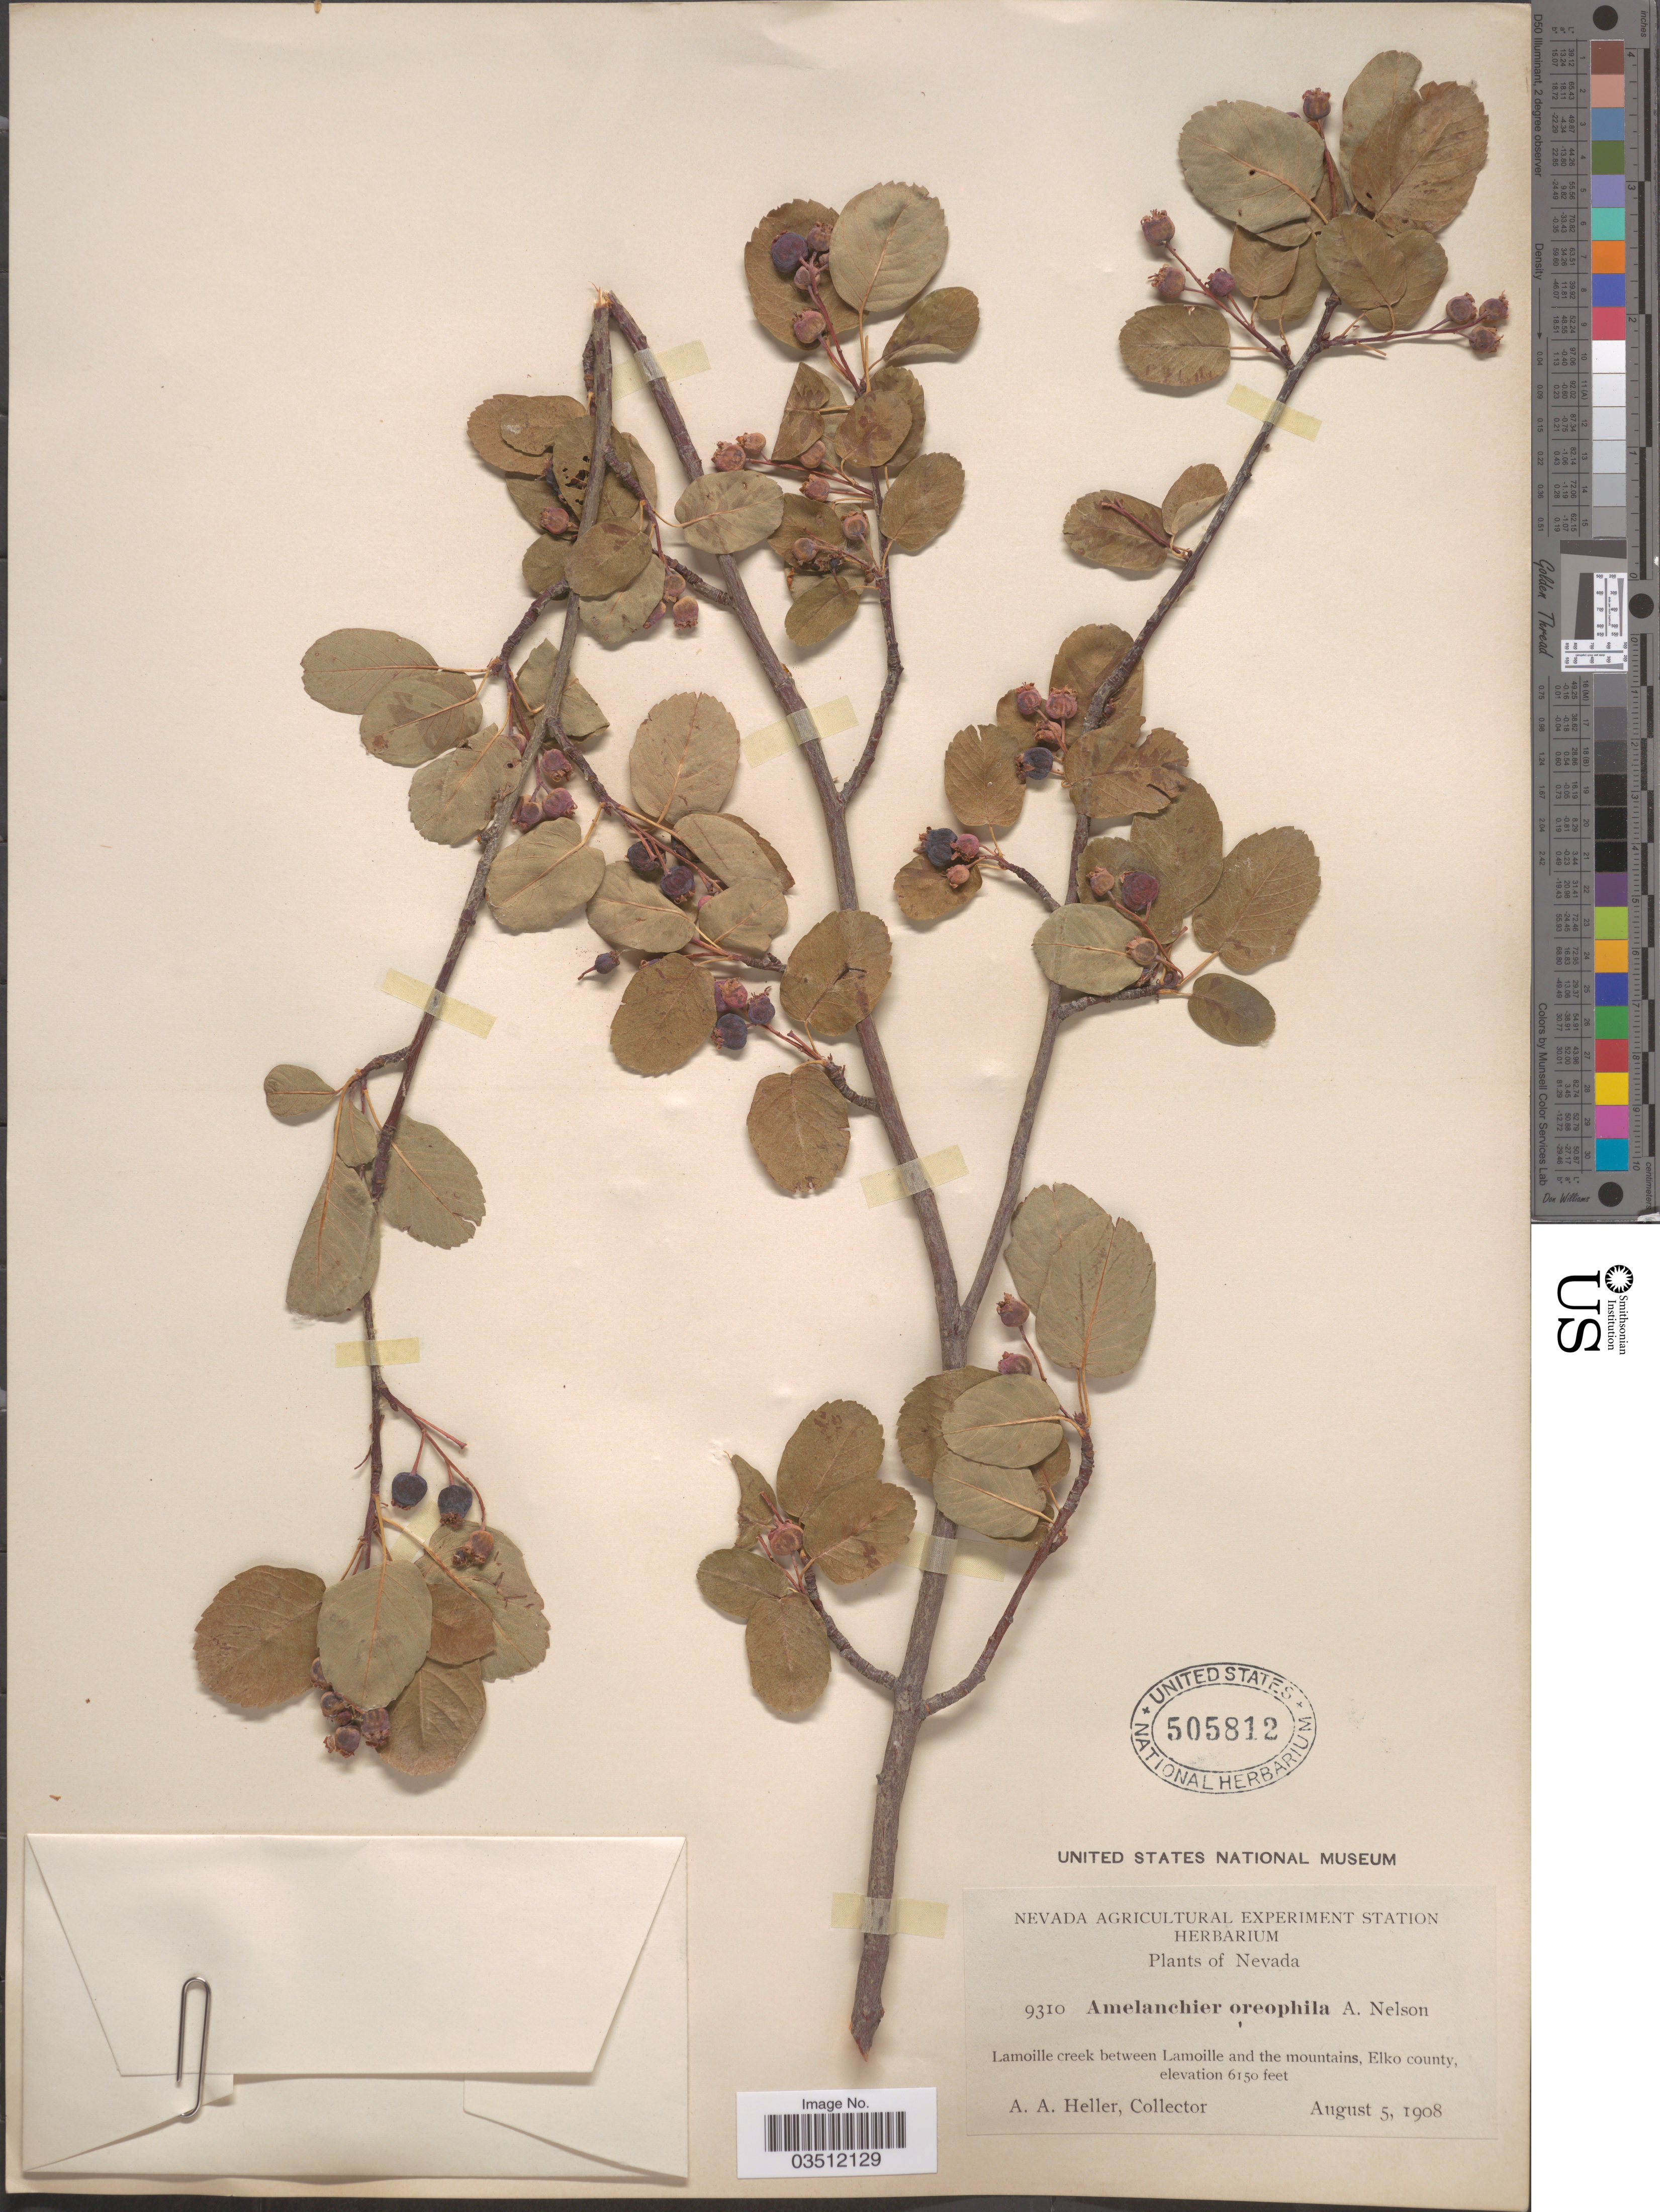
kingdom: Plantae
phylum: Tracheophyta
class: Magnoliopsida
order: Rosales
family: Rosaceae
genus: Amelanchier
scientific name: Amelanchier florida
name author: Lindl.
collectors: A. A. Heller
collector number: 9310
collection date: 1908-08-05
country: United States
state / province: Nevada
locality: Lamoille creek between Lamoille and the mountains, Elko county.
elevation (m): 1875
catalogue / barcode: US 505812